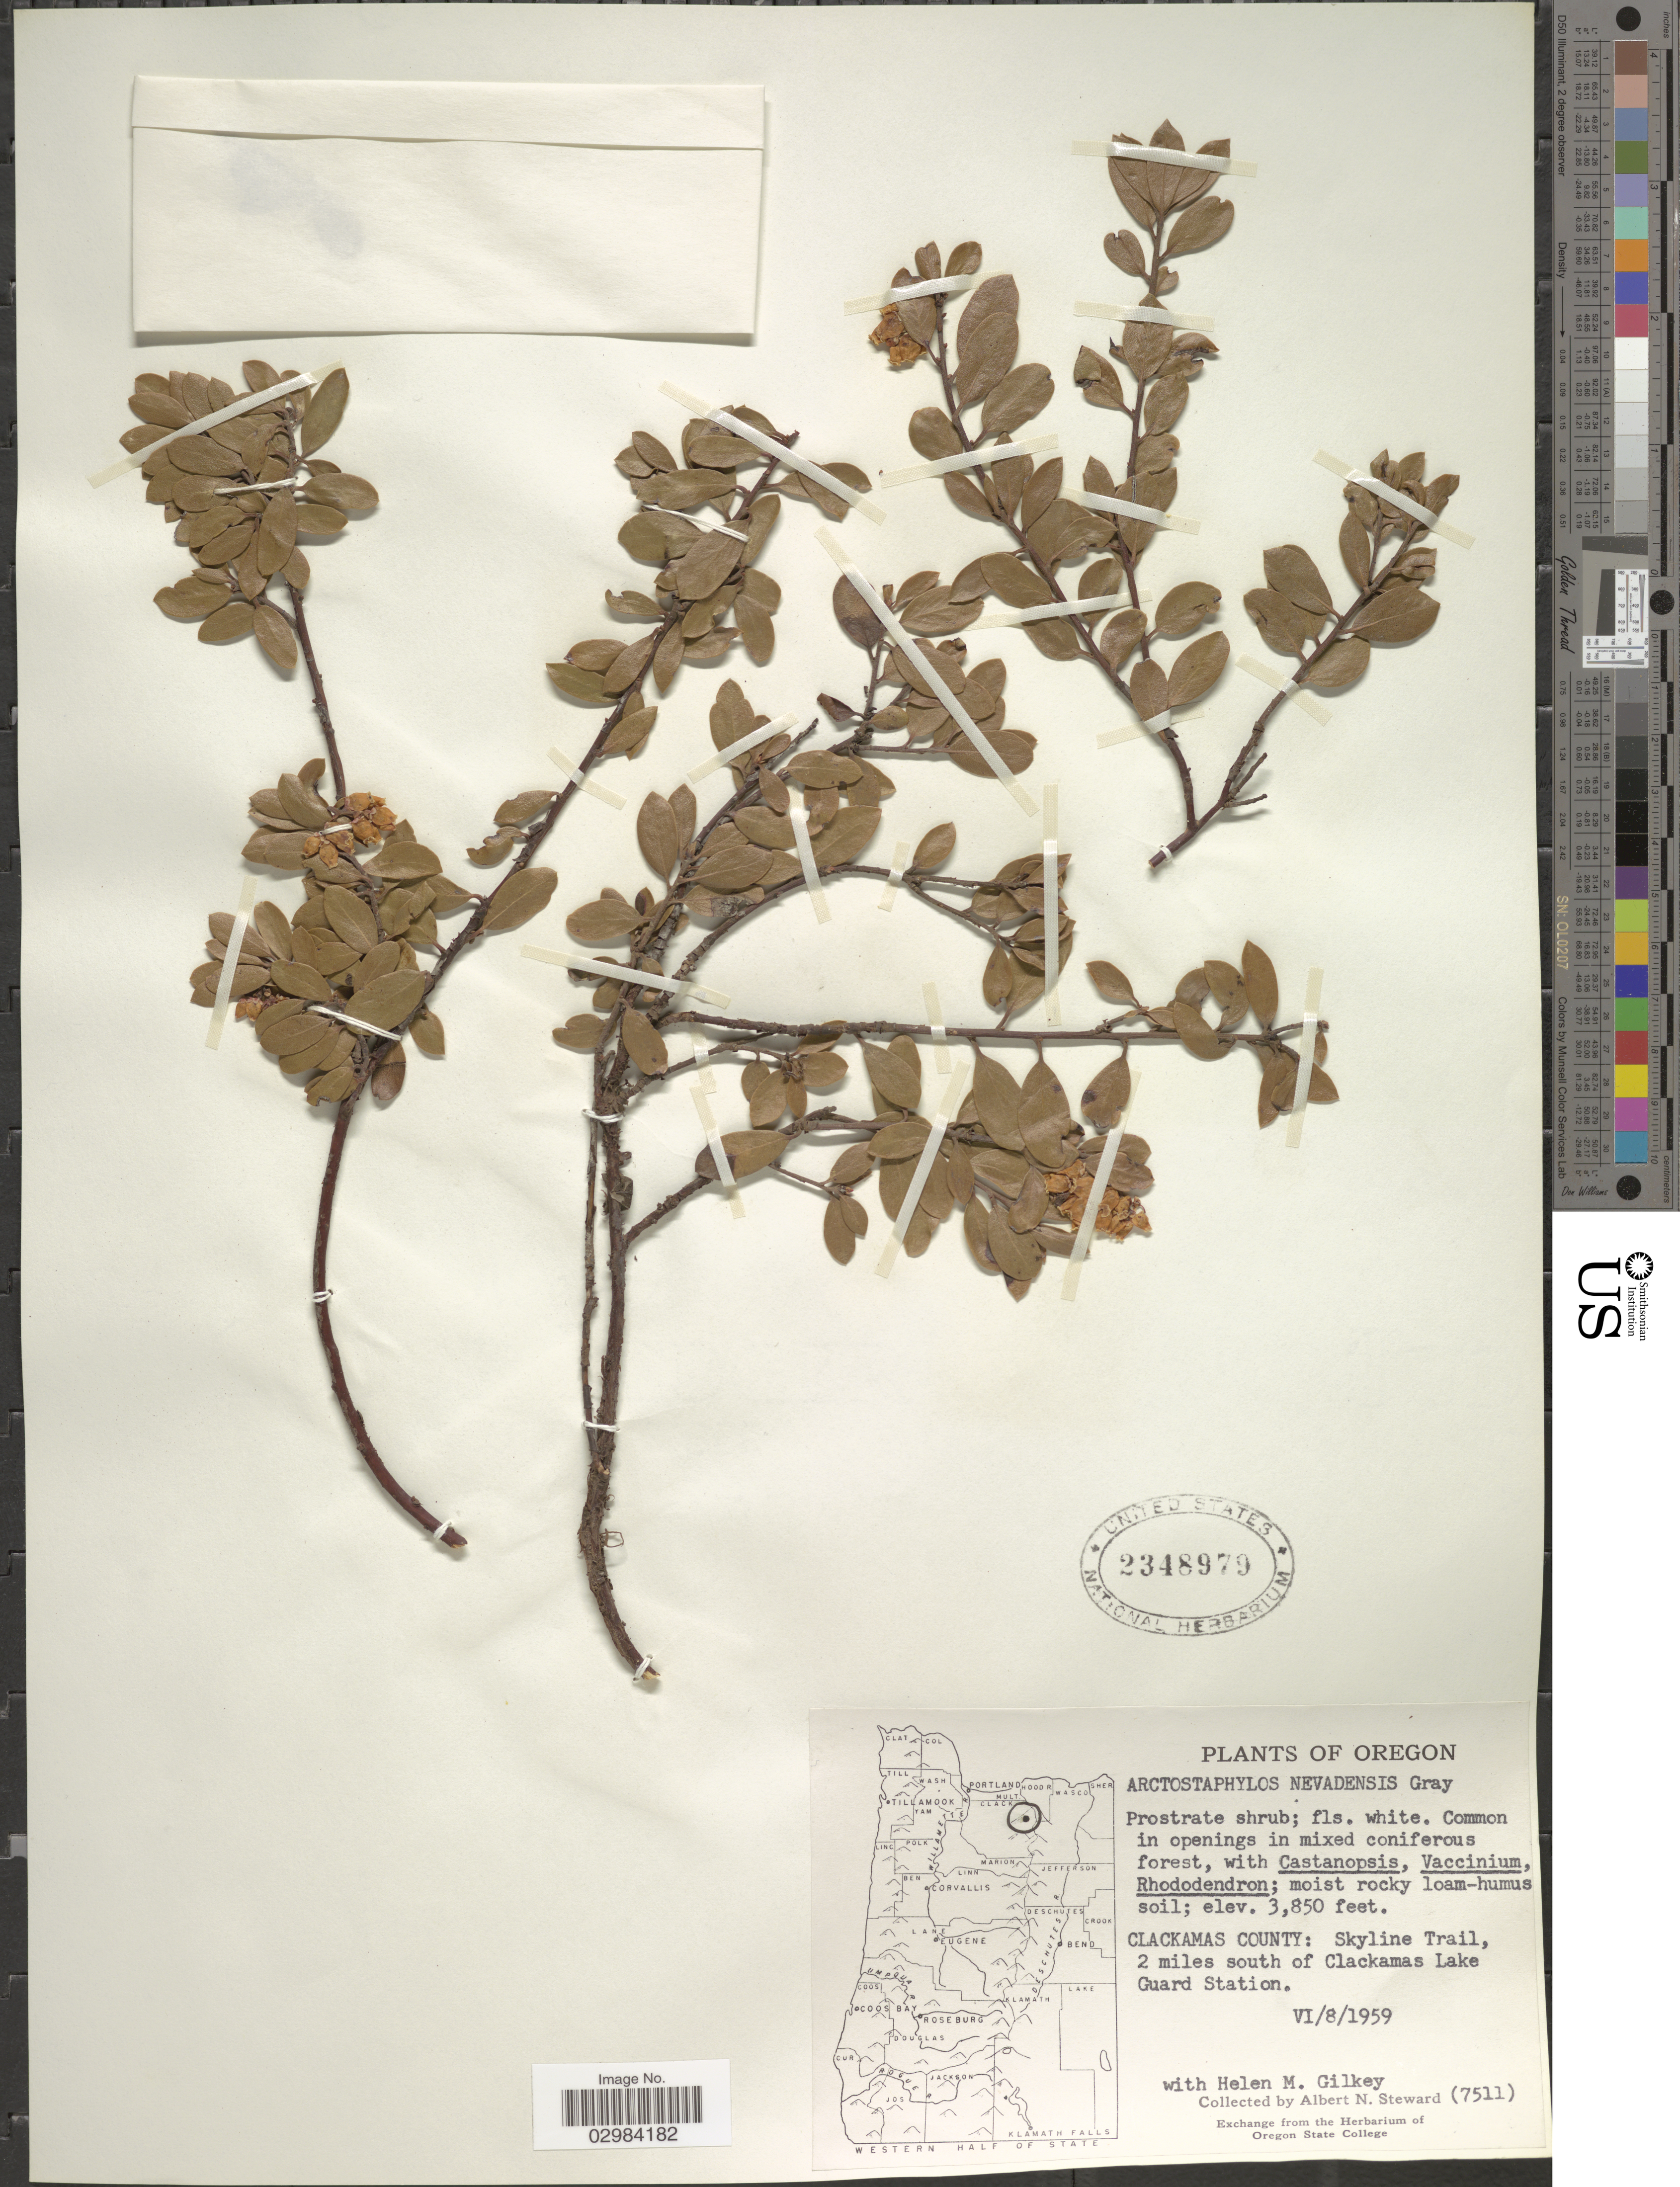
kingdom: Plantae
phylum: Tracheophyta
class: Magnoliopsida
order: Ericales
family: Ericaceae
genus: Arctostaphylos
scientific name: Arctostaphylos nevadensis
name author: A. Gray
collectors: A. N. Steward & H. Gilkey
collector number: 7511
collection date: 1959-06-08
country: United States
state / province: Oregon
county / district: Clackamas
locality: Clackamas County: Skyline Trail, 2 miles south of Clackamas Lake Guard Station.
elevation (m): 1173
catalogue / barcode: US 2348979